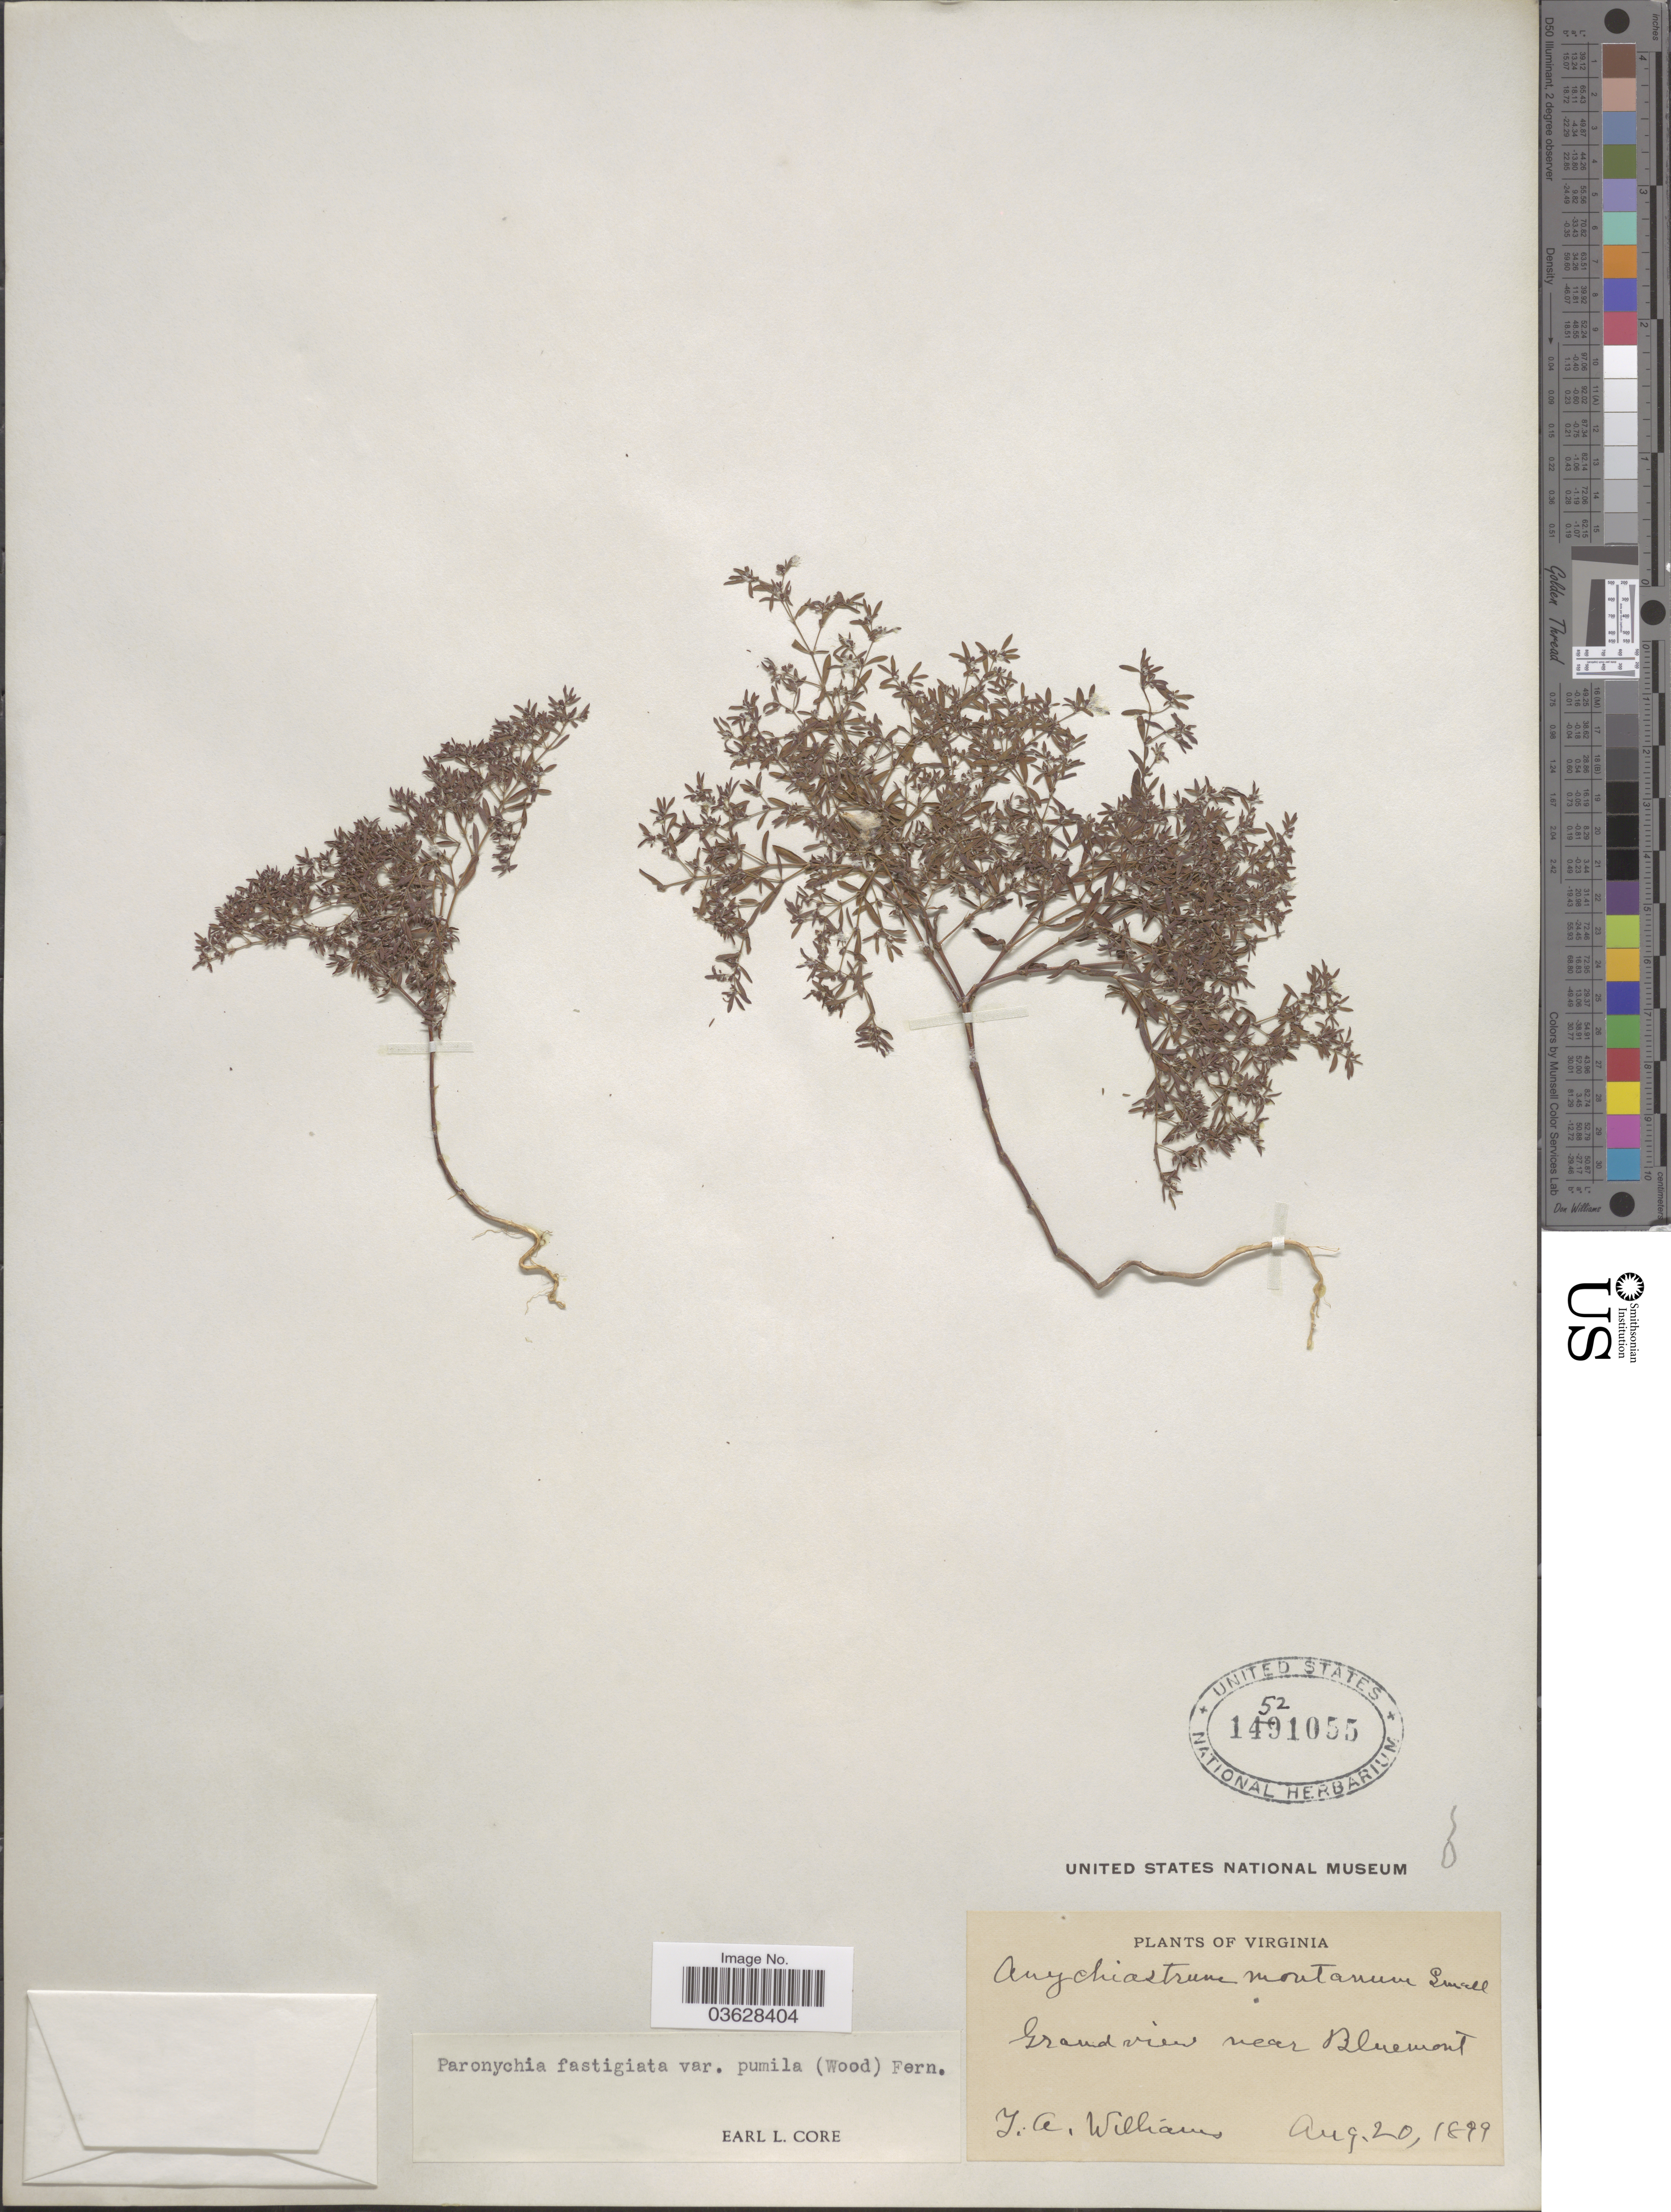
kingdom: Plantae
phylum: Tracheophyta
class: Magnoliopsida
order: Caryophyllales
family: Caryophyllaceae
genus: Paronychia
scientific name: Paronychia fastigiata var. pumila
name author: (Alph. Wood) Fernald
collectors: T. Williams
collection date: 1899-08-20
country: United States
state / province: Virginia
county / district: Loudoun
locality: Grand view near Bluemont.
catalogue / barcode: US 1521055